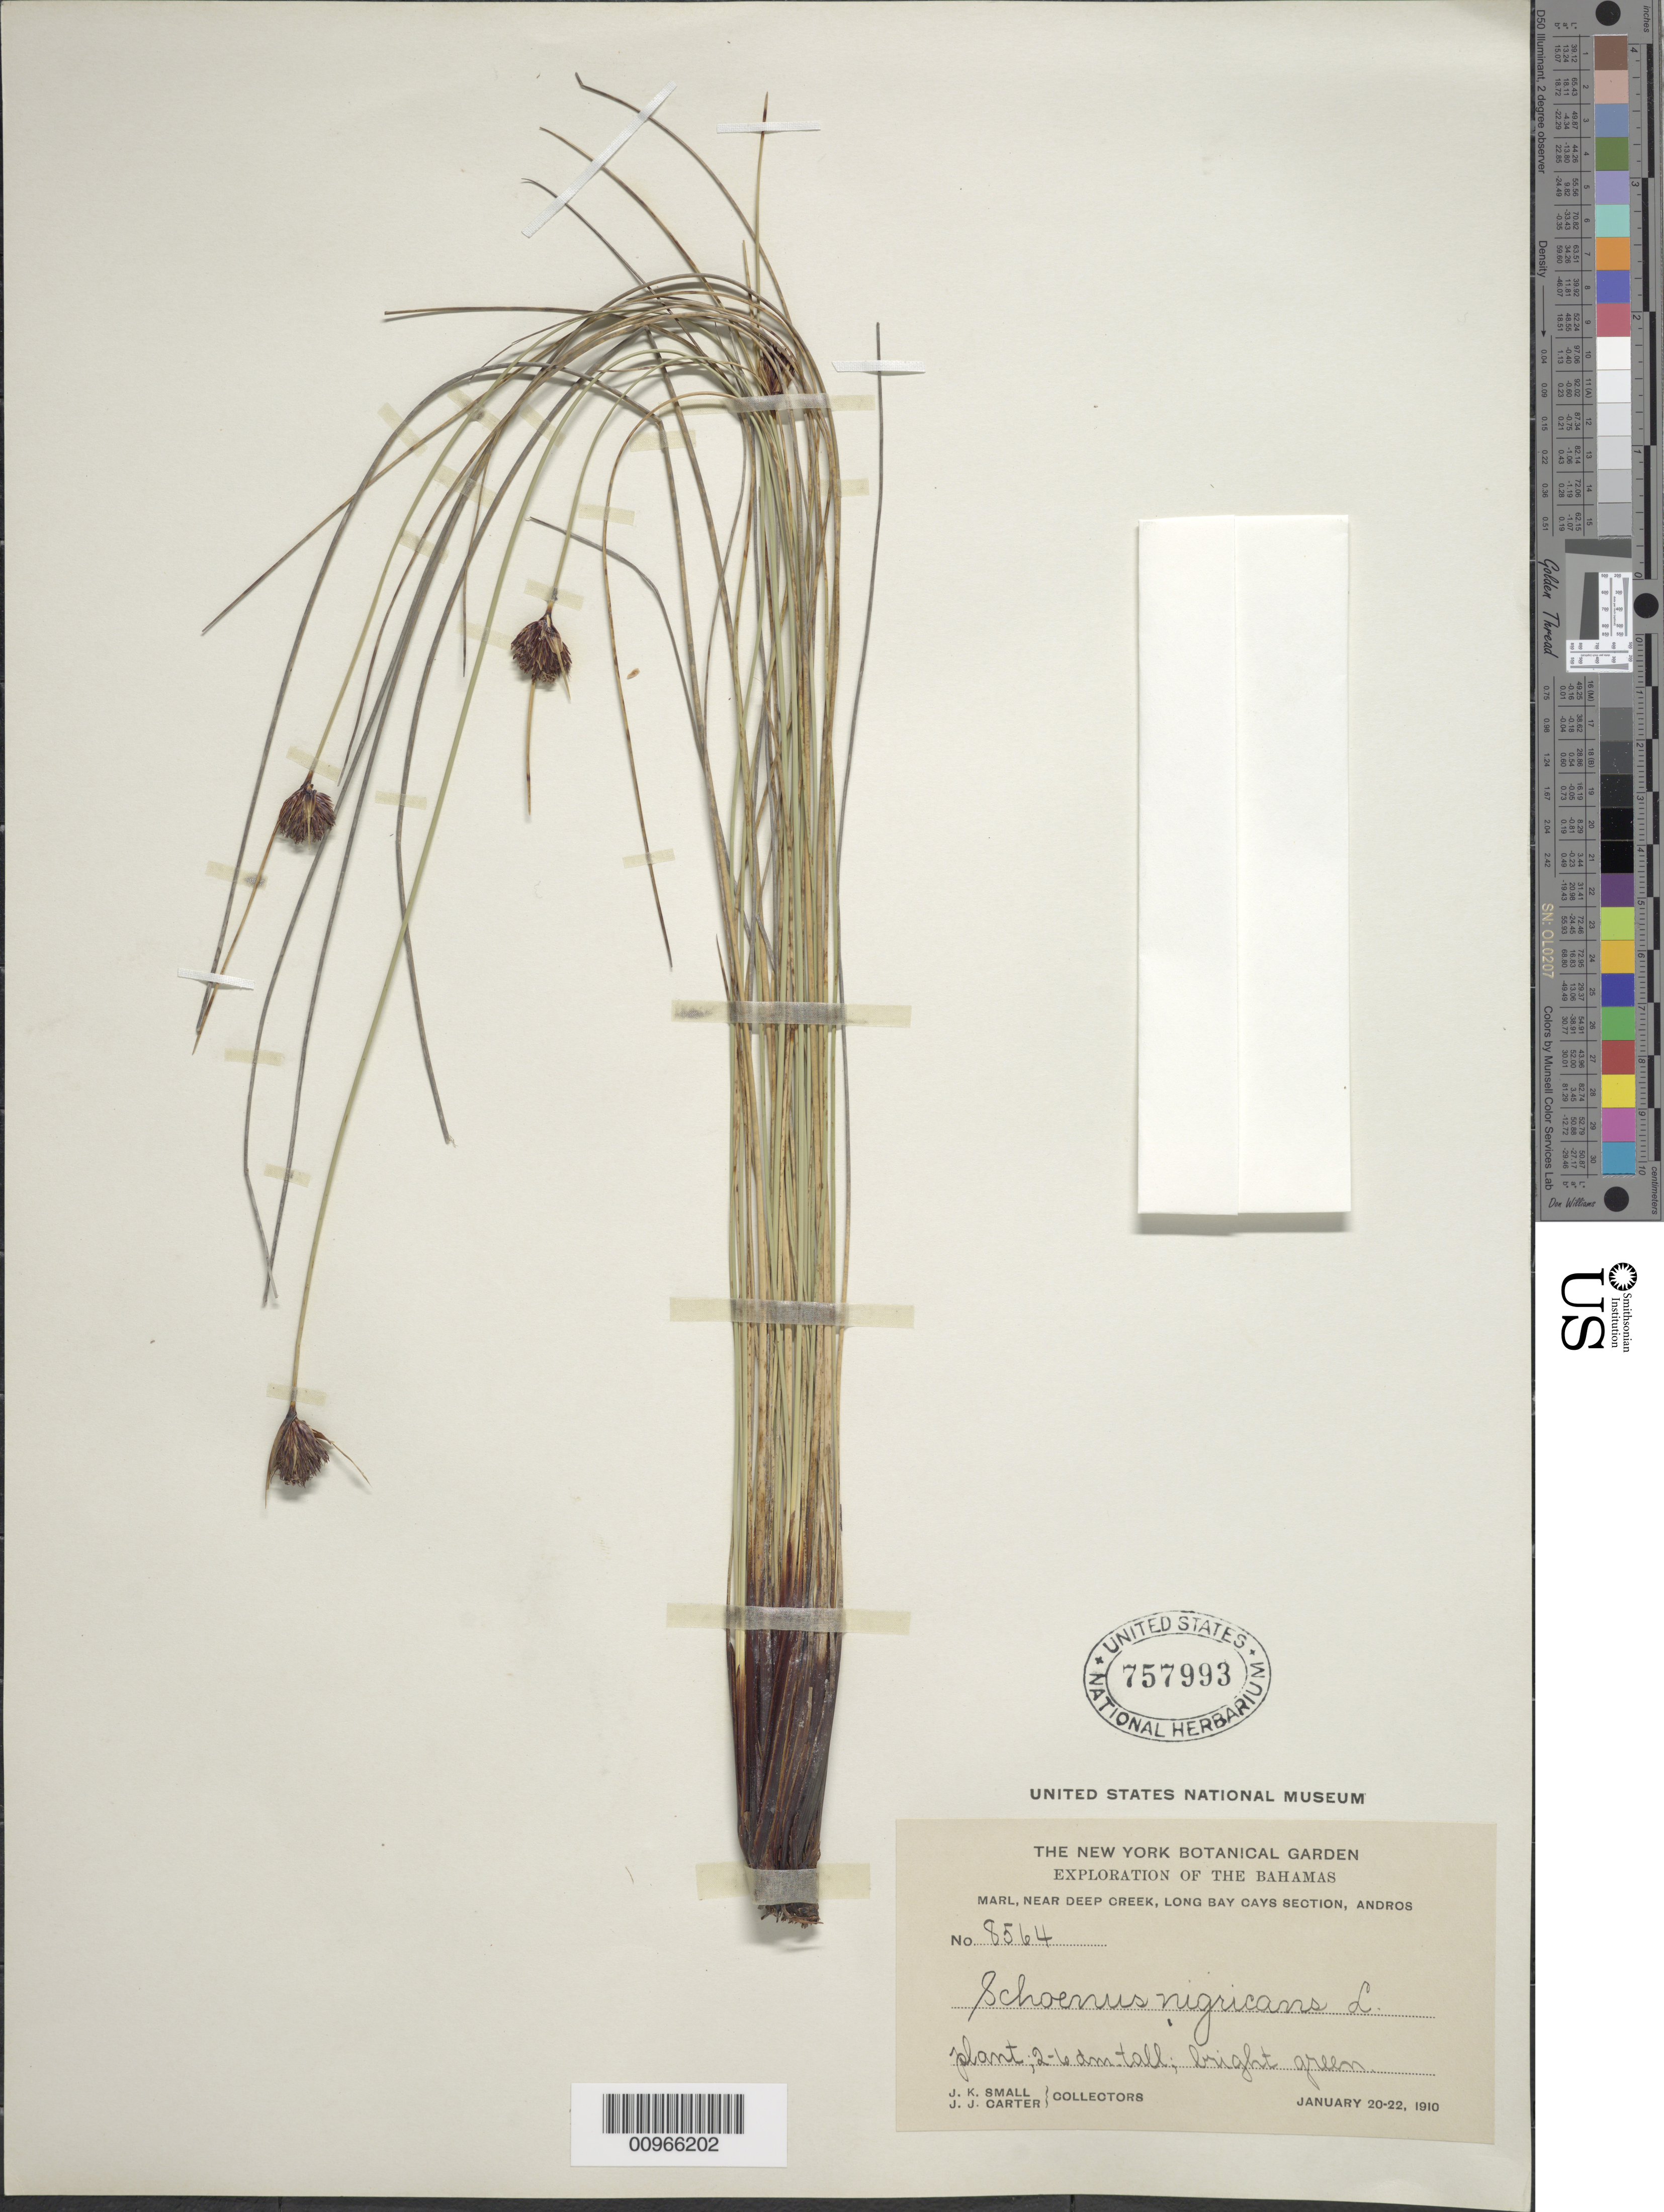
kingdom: Plantae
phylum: Tracheophyta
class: Liliopsida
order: Poales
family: Cyperaceae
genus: Schoenus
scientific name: Schoenus nigricans var. nigricans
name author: L.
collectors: J. K. Small & J. J. Carter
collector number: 8564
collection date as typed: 20 Jan 1910 to 22 Jan 1910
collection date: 1910-01-20/1910-01-22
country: Bahamas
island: Andros Island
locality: Marl, near Deep Creek, Long Bay Cays section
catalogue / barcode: US 757993